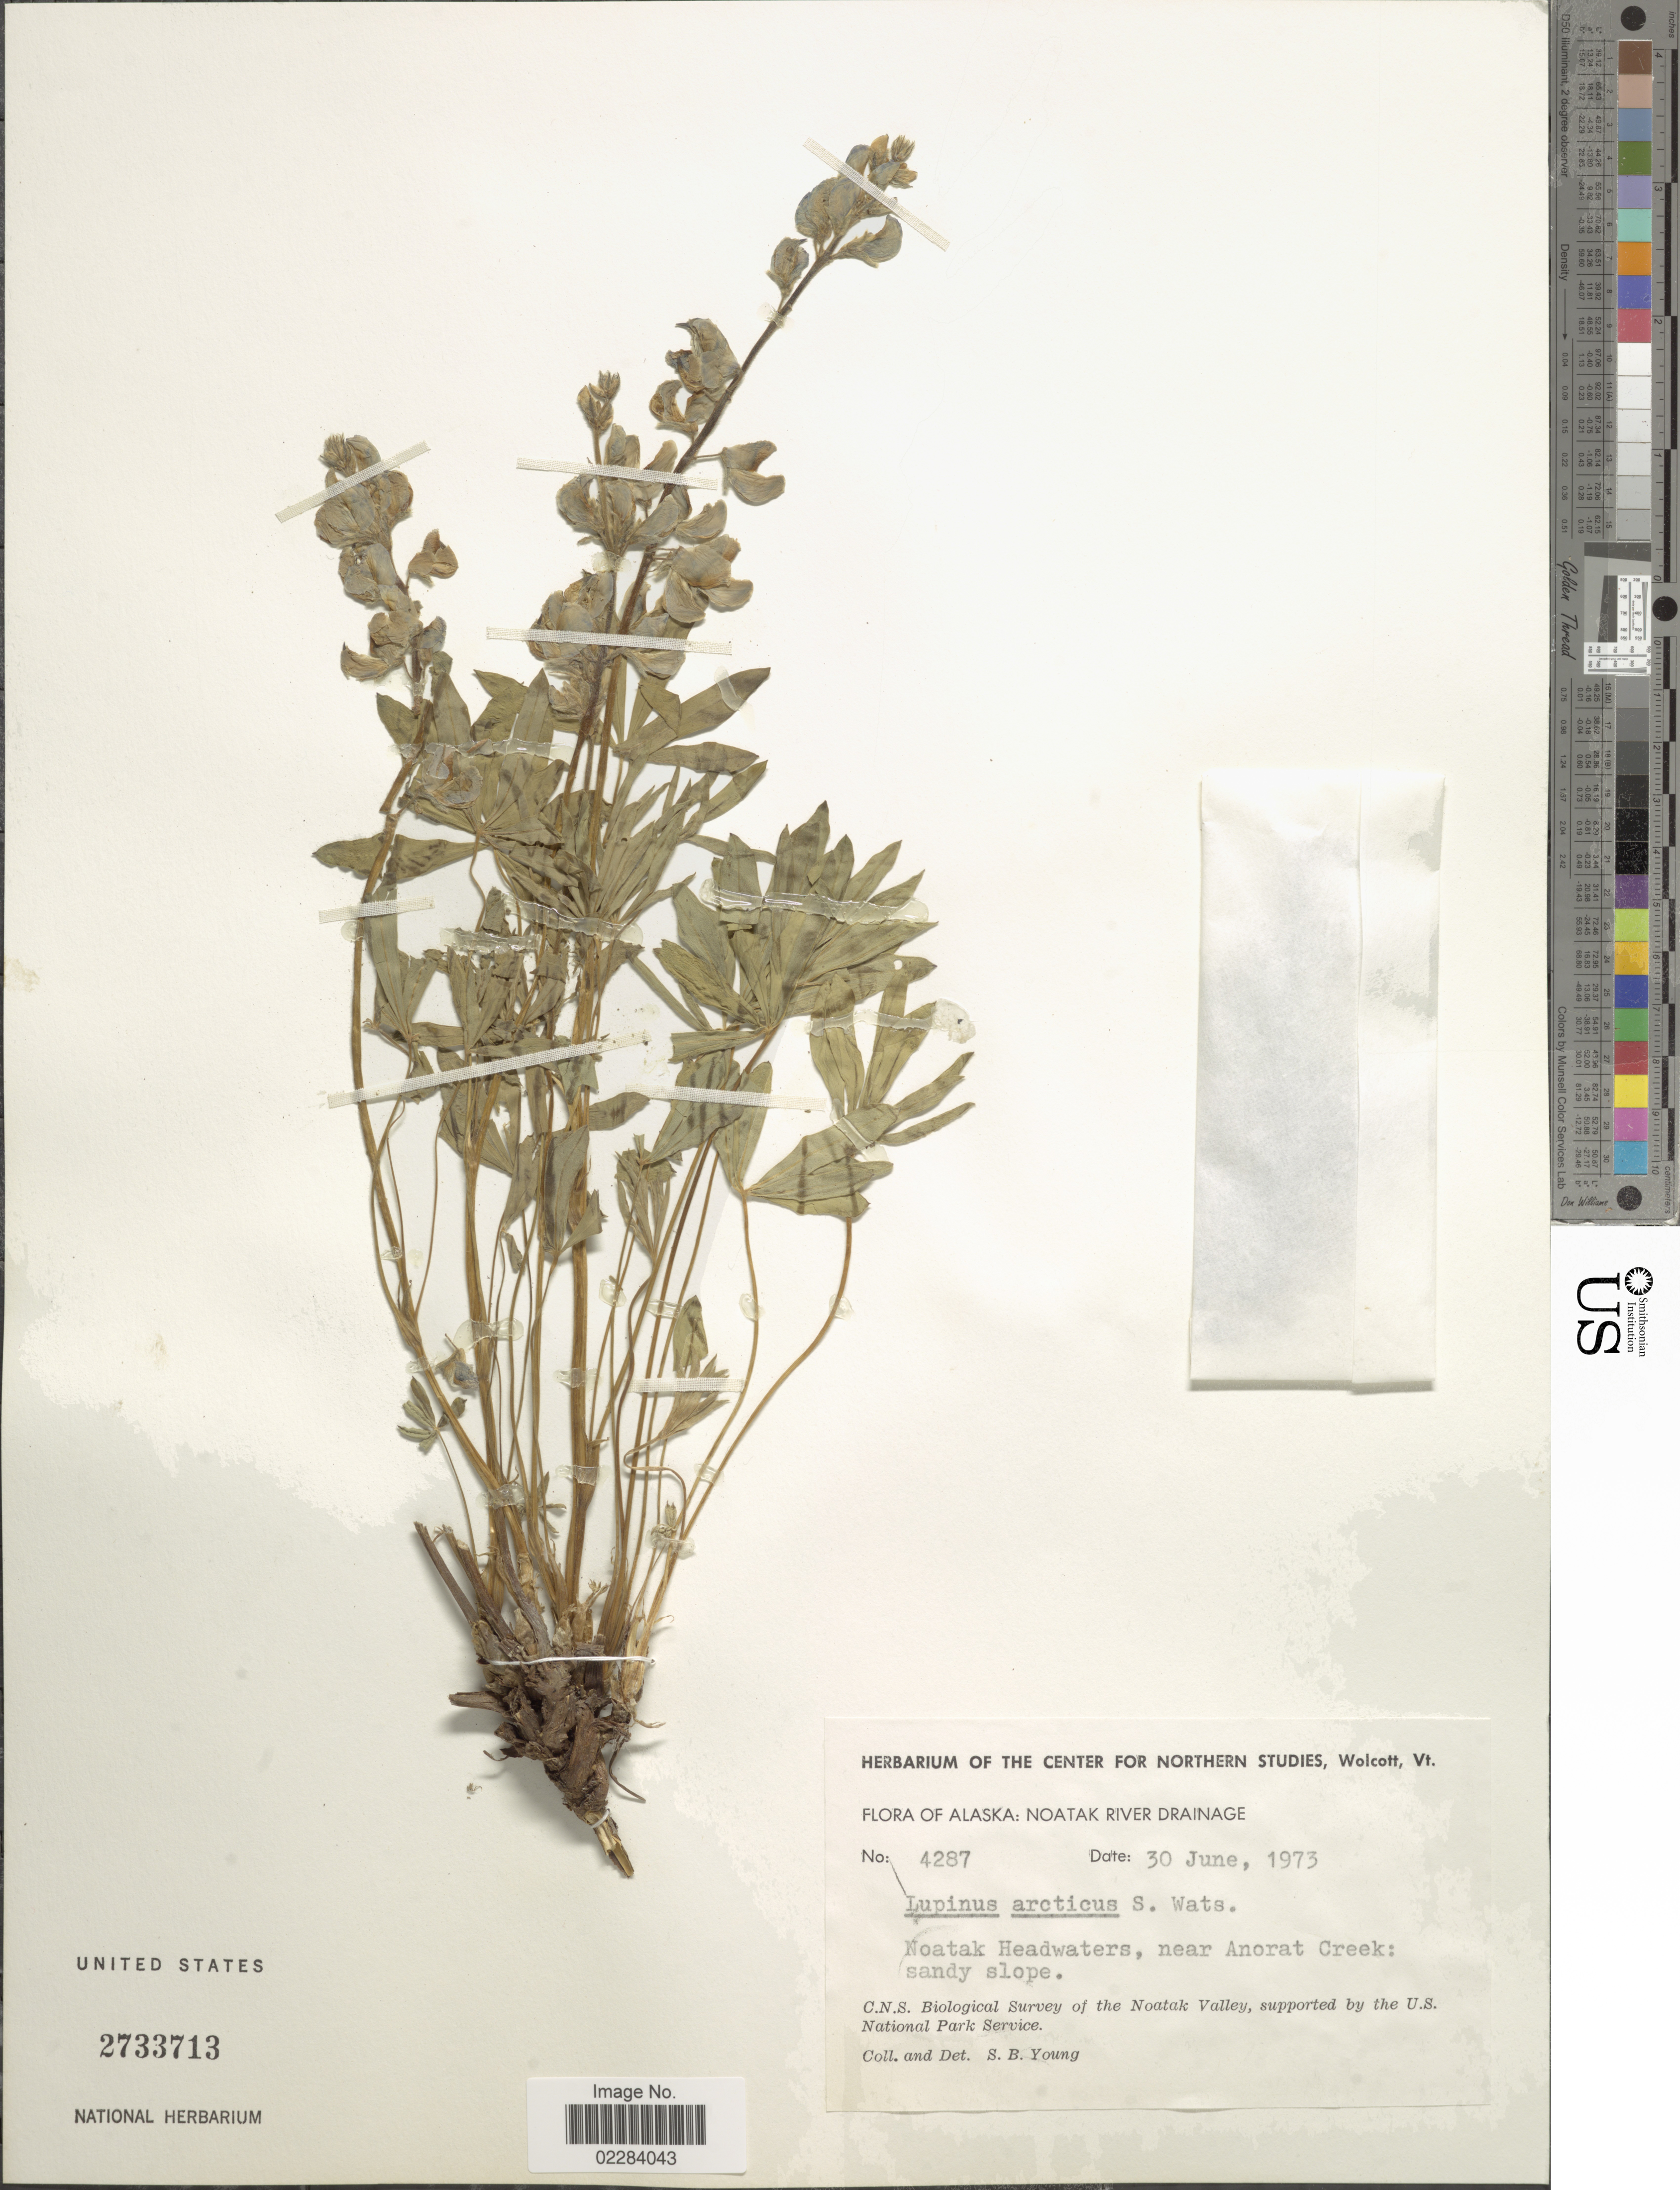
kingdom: Plantae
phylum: Tracheophyta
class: Magnoliopsida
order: Fabales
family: Fabaceae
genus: Lupinus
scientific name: Lupinus arcticus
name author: S. Watson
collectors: S. Young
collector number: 4287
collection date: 1973-06-30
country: United States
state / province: Alaska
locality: Noatak River Drainage. Noatak Headwaters, near Anorat Creek: sandy slope. Noatak Valley.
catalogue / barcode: US 2733713